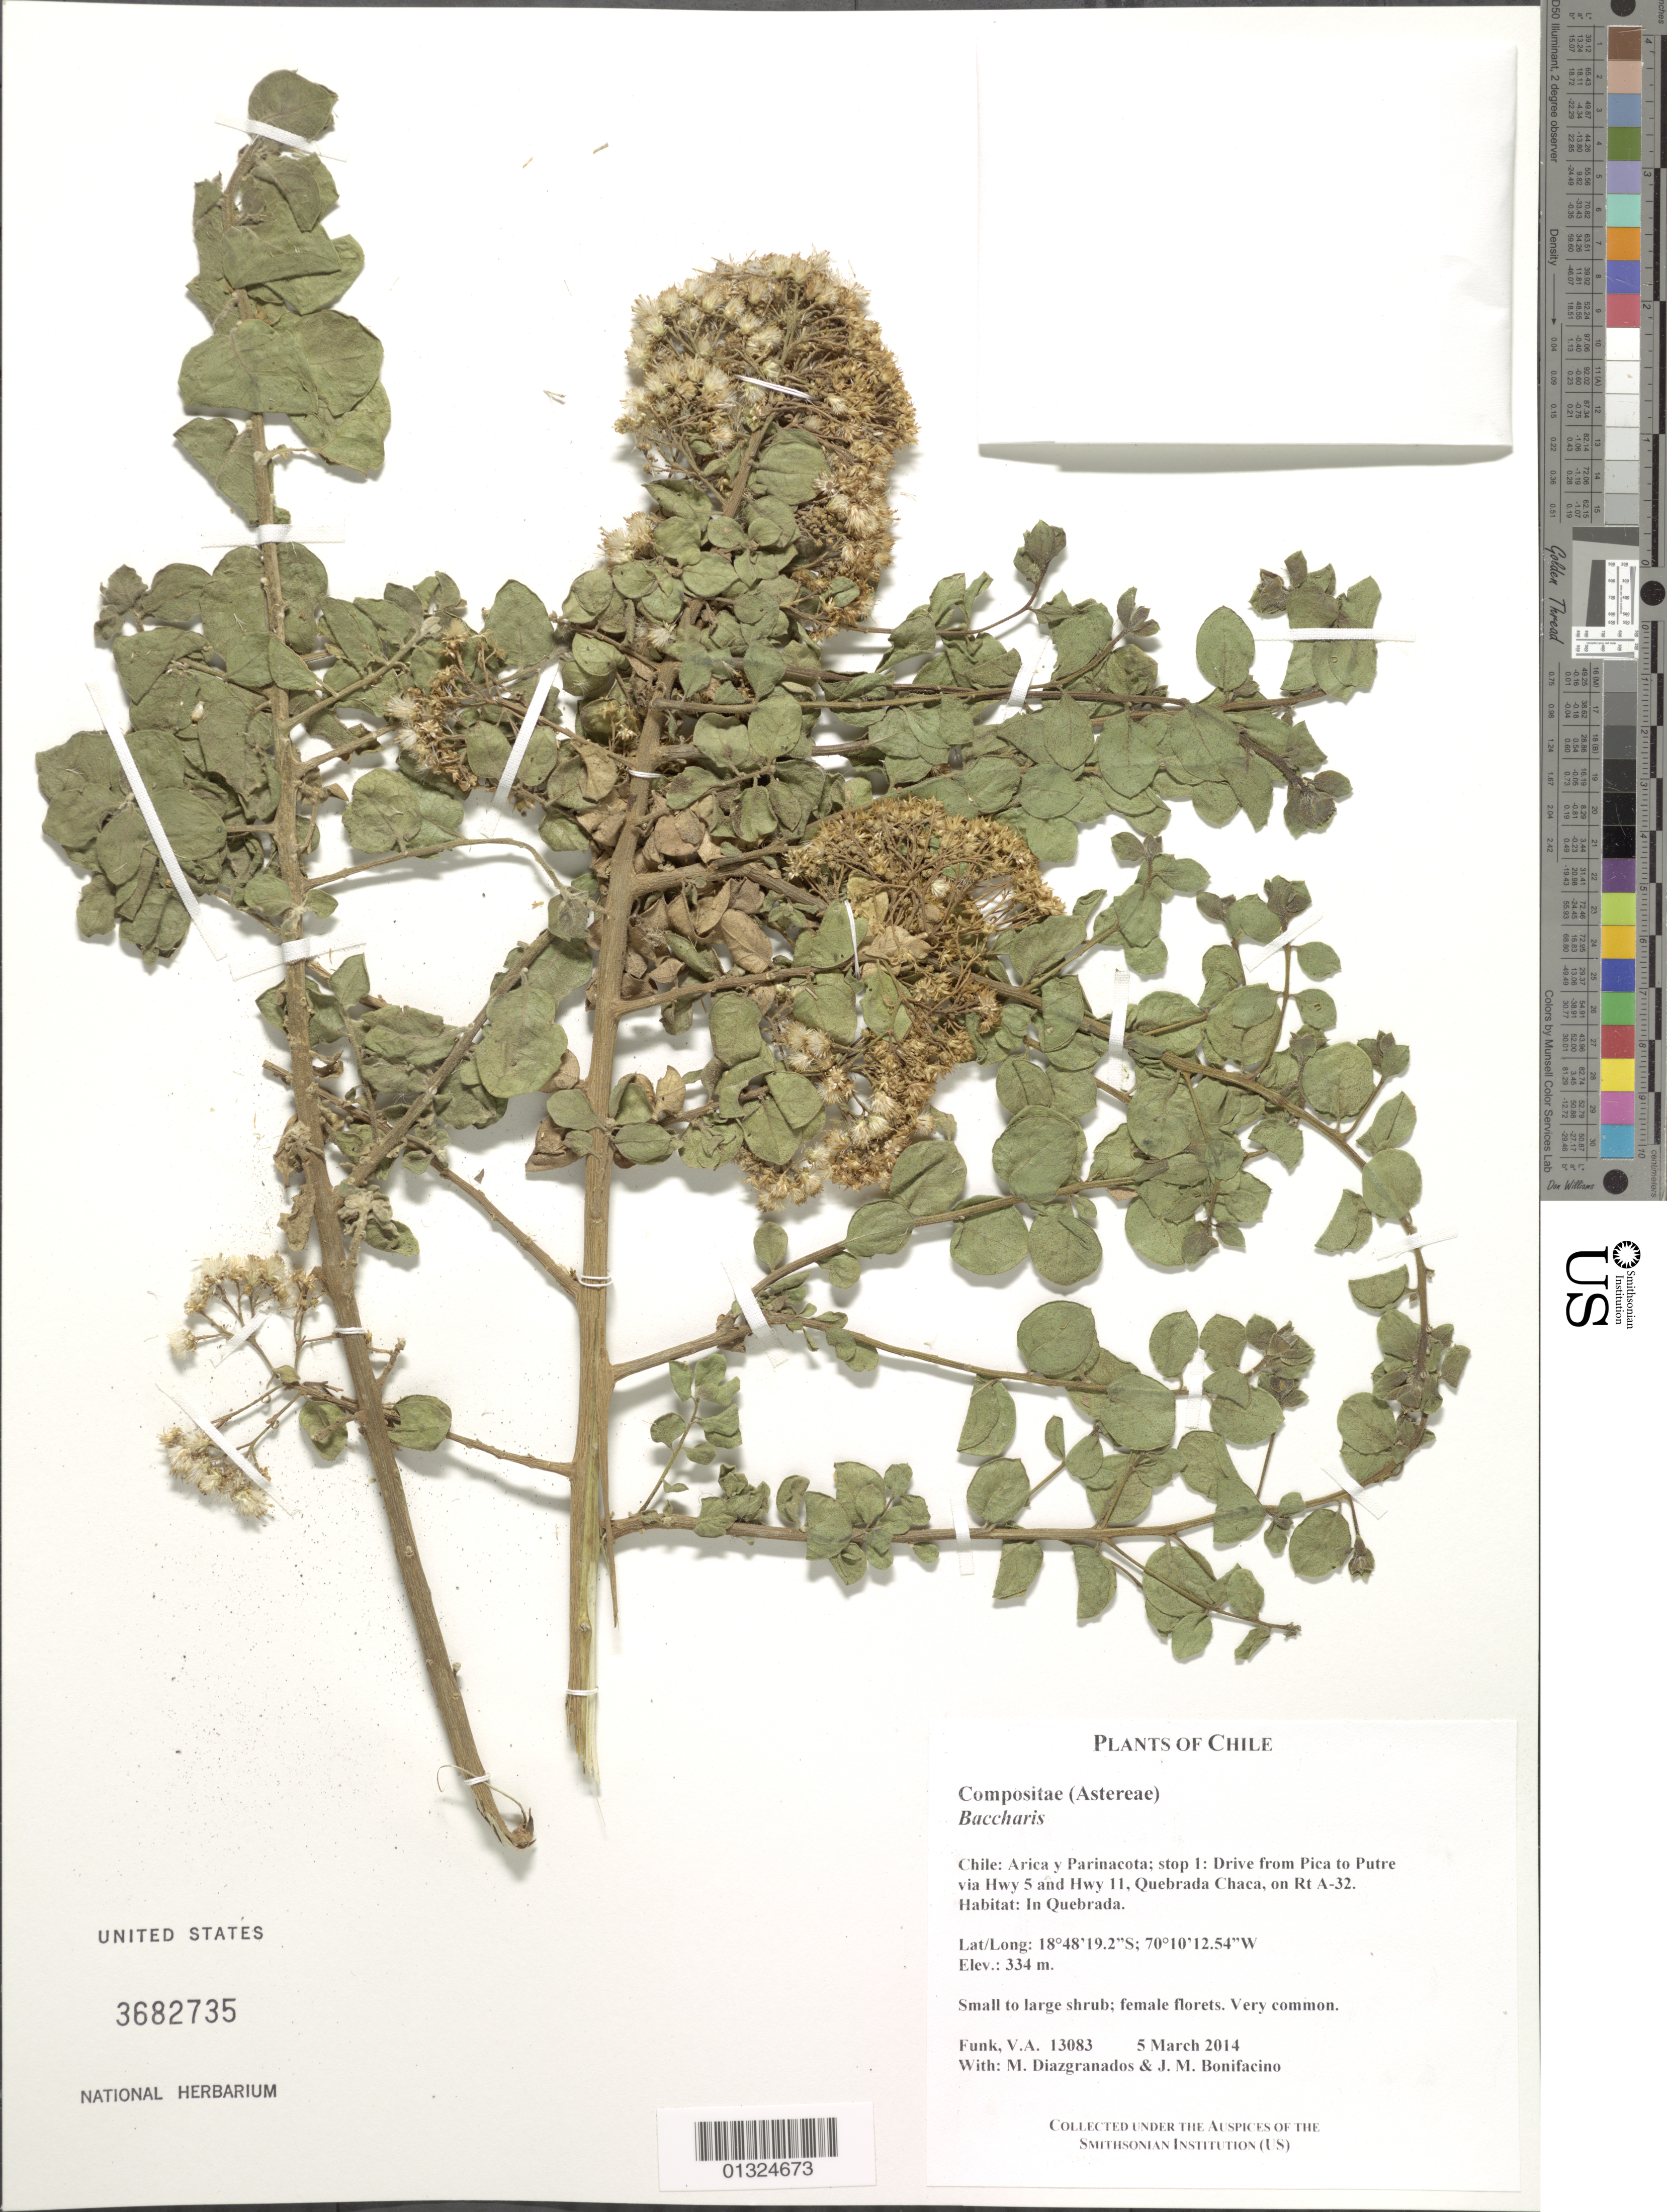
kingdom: Plantae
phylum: Tracheophyta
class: Magnoliopsida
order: Asterales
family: Asteraceae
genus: Baccharis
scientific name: Baccharis sp.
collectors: V. Funk, M. Diazgranados C. & M. Bonifacino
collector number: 13083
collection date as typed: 5 March 2014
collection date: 2014-03-05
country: Chile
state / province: Arica y Parinacota (XV)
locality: Drive from Pica to Putre via Hwy 5 and Hwy 11, Quebrada Chaca, on Rt A-32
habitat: In Quebrada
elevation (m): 334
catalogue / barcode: US 3682735